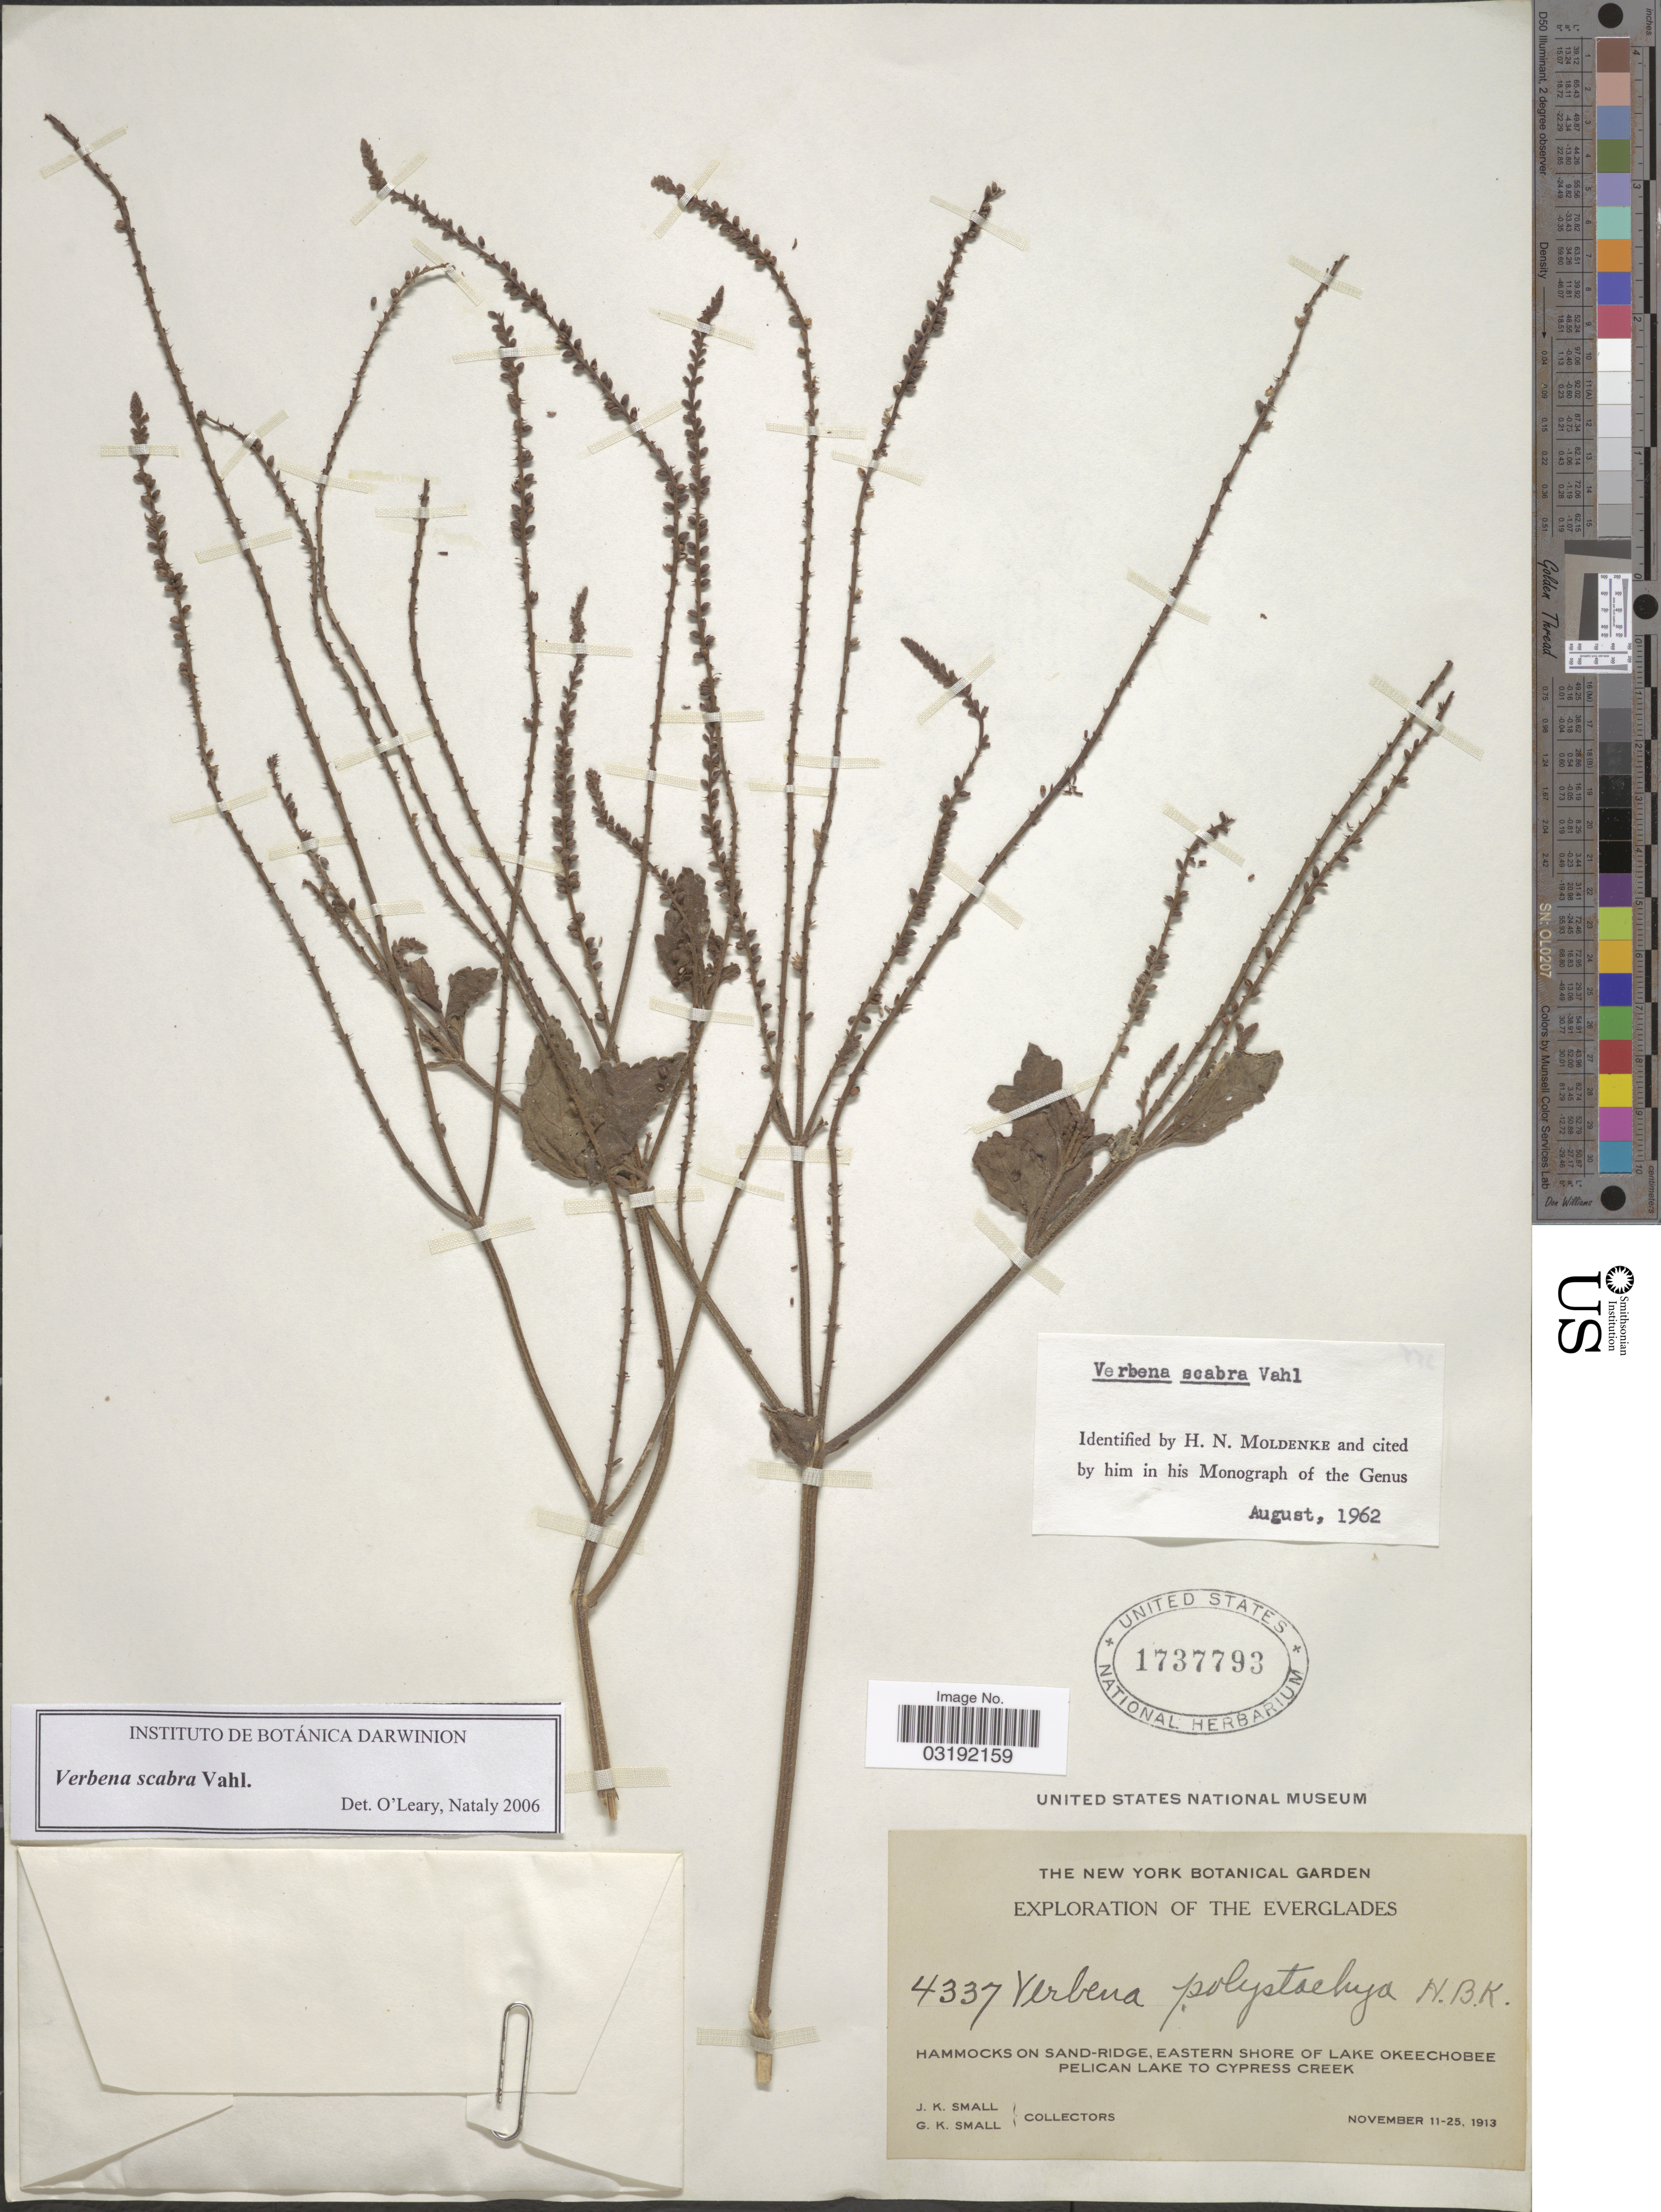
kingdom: Plantae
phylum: Tracheophyta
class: Magnoliopsida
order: Lamiales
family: Verbenaceae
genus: Verbena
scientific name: Verbena scabra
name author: Vahl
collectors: J. K. Small & G. K. Small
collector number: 4337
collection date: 1913-11-11/1913-11-25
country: United States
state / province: Florida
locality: The Everglades. Hammocks on sand-ridge, eastern shore of Lake Okeechobee Pelican Lake to Cypress Creek.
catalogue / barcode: US 1737793